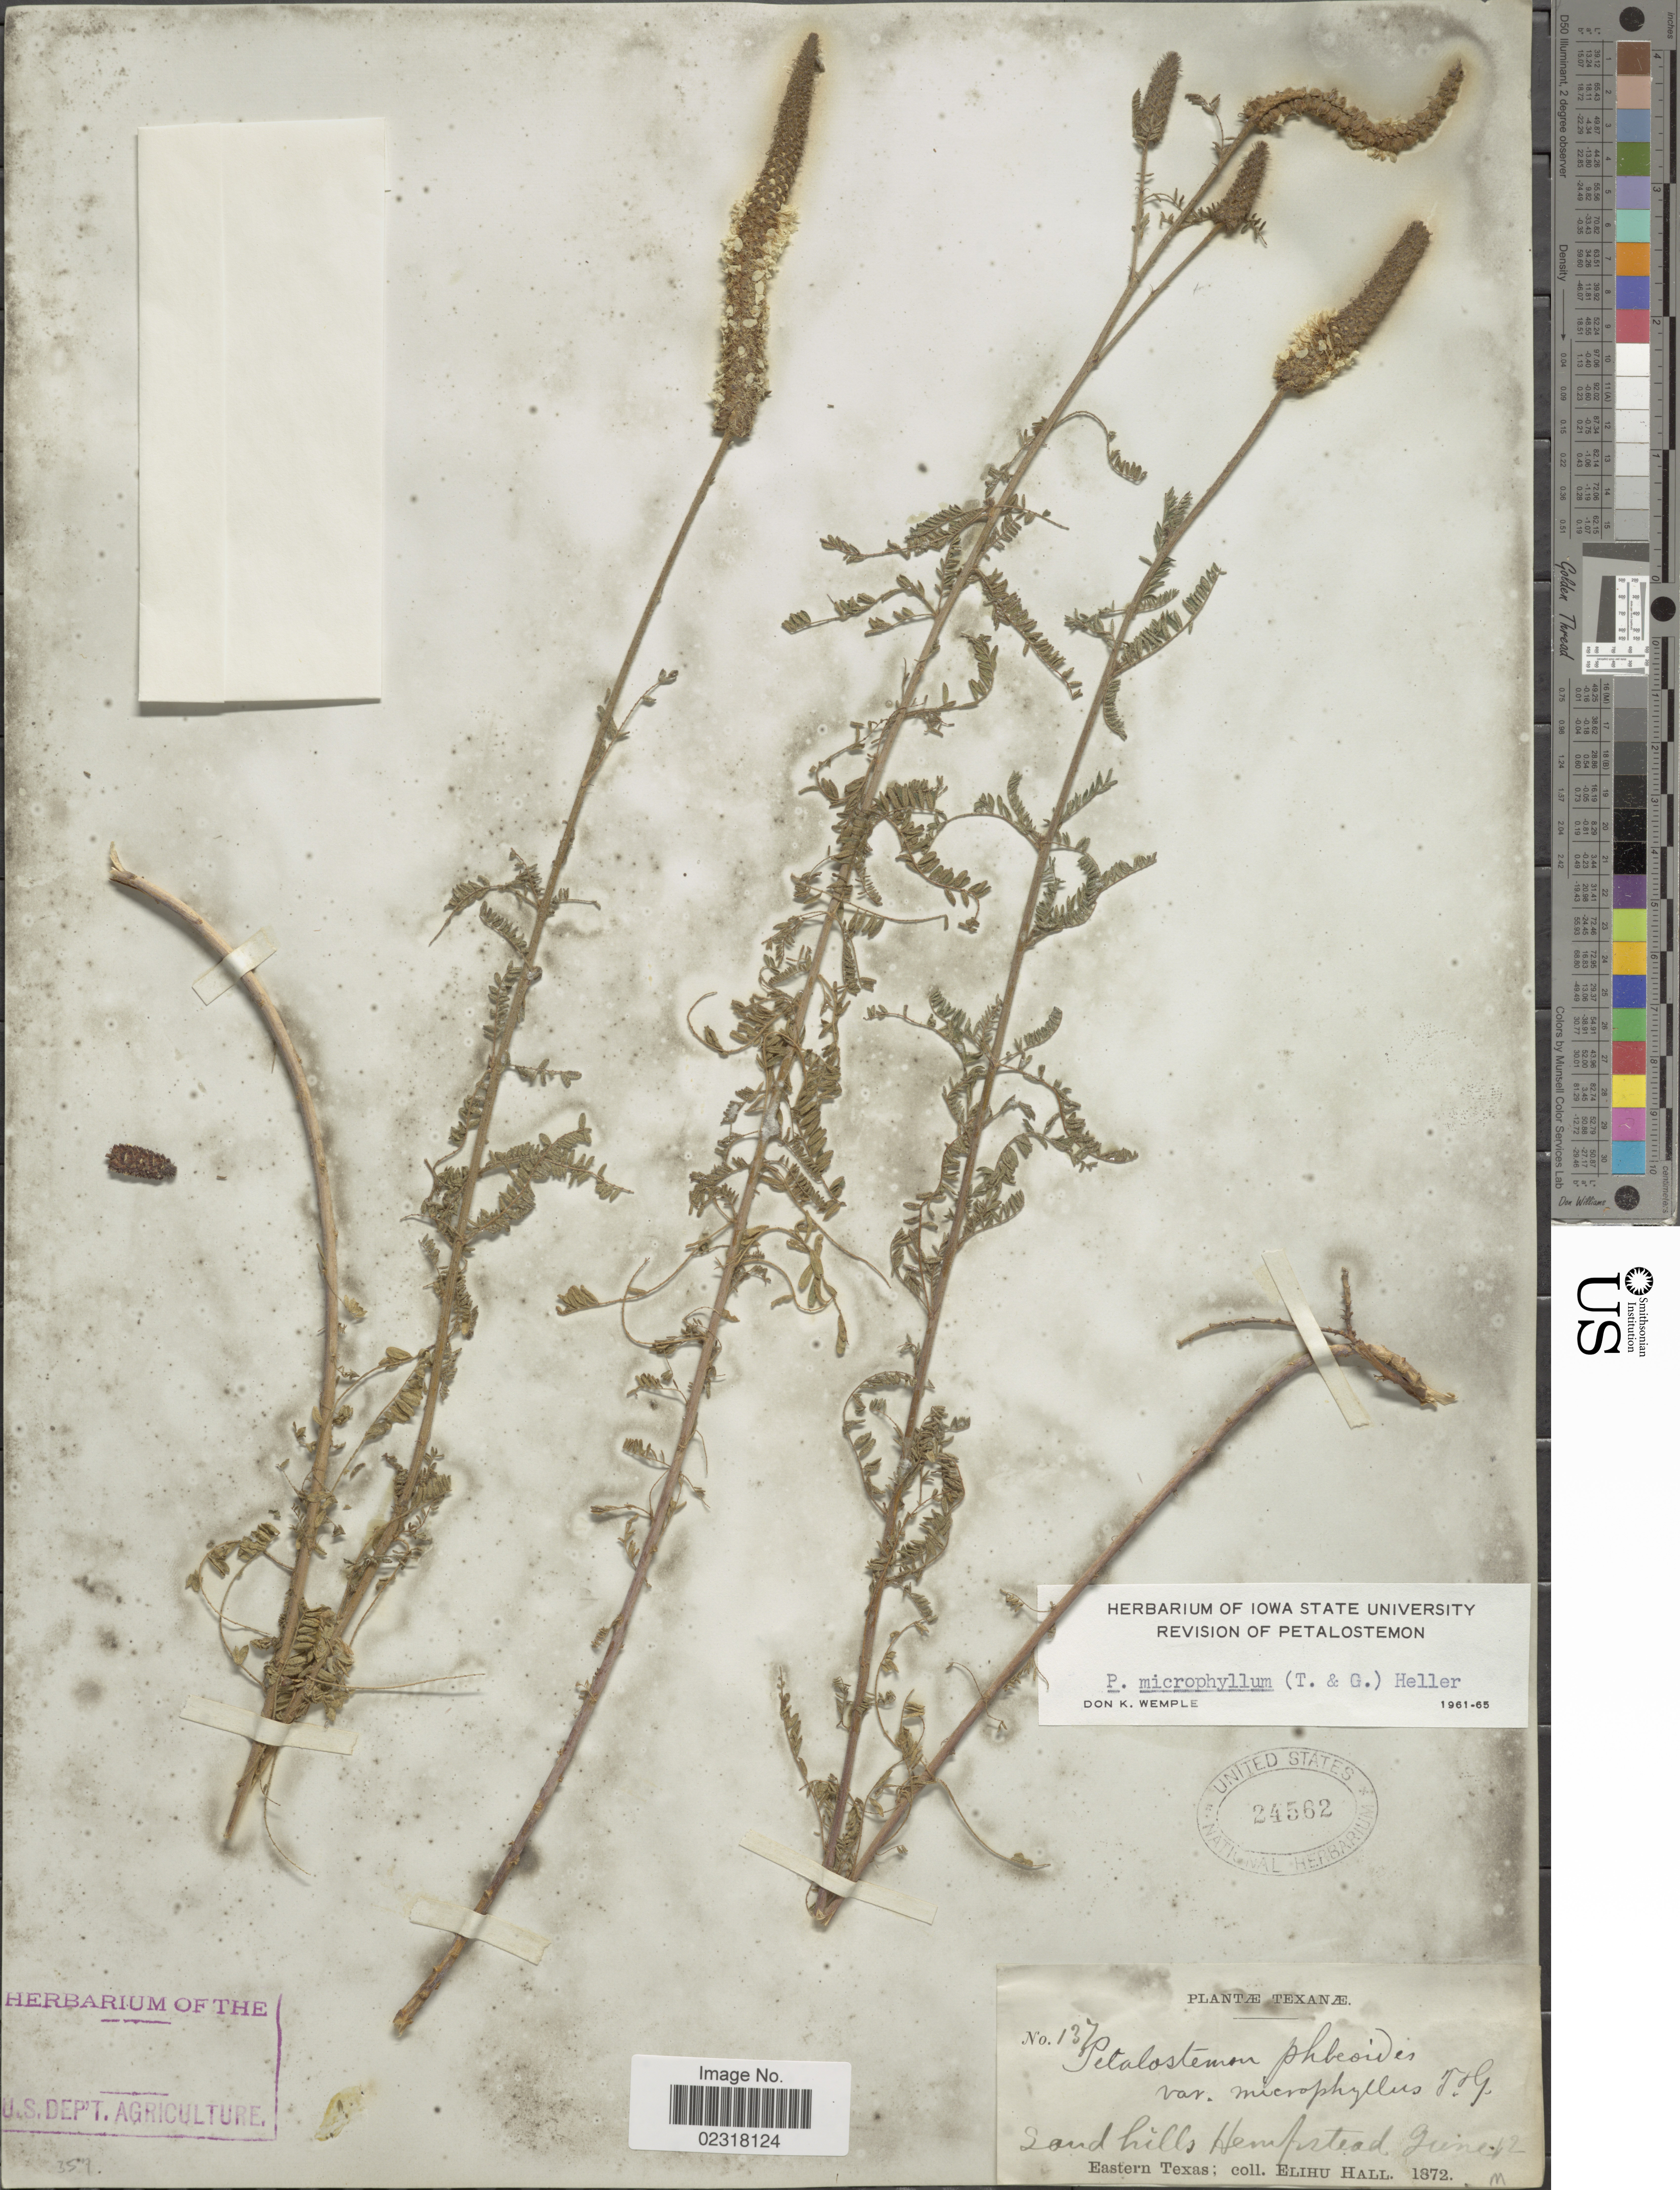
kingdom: Plantae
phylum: Tracheophyta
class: Magnoliopsida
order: Fabales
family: Fabaceae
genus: Dalea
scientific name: Dalea phleoides var. microphylla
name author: (Torr. & A. Gray) Barneby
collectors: E. Hall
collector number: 137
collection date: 1872-06-12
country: United States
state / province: Texas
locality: Sand hills, Hempstead, Eastern Texas.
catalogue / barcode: US 24562